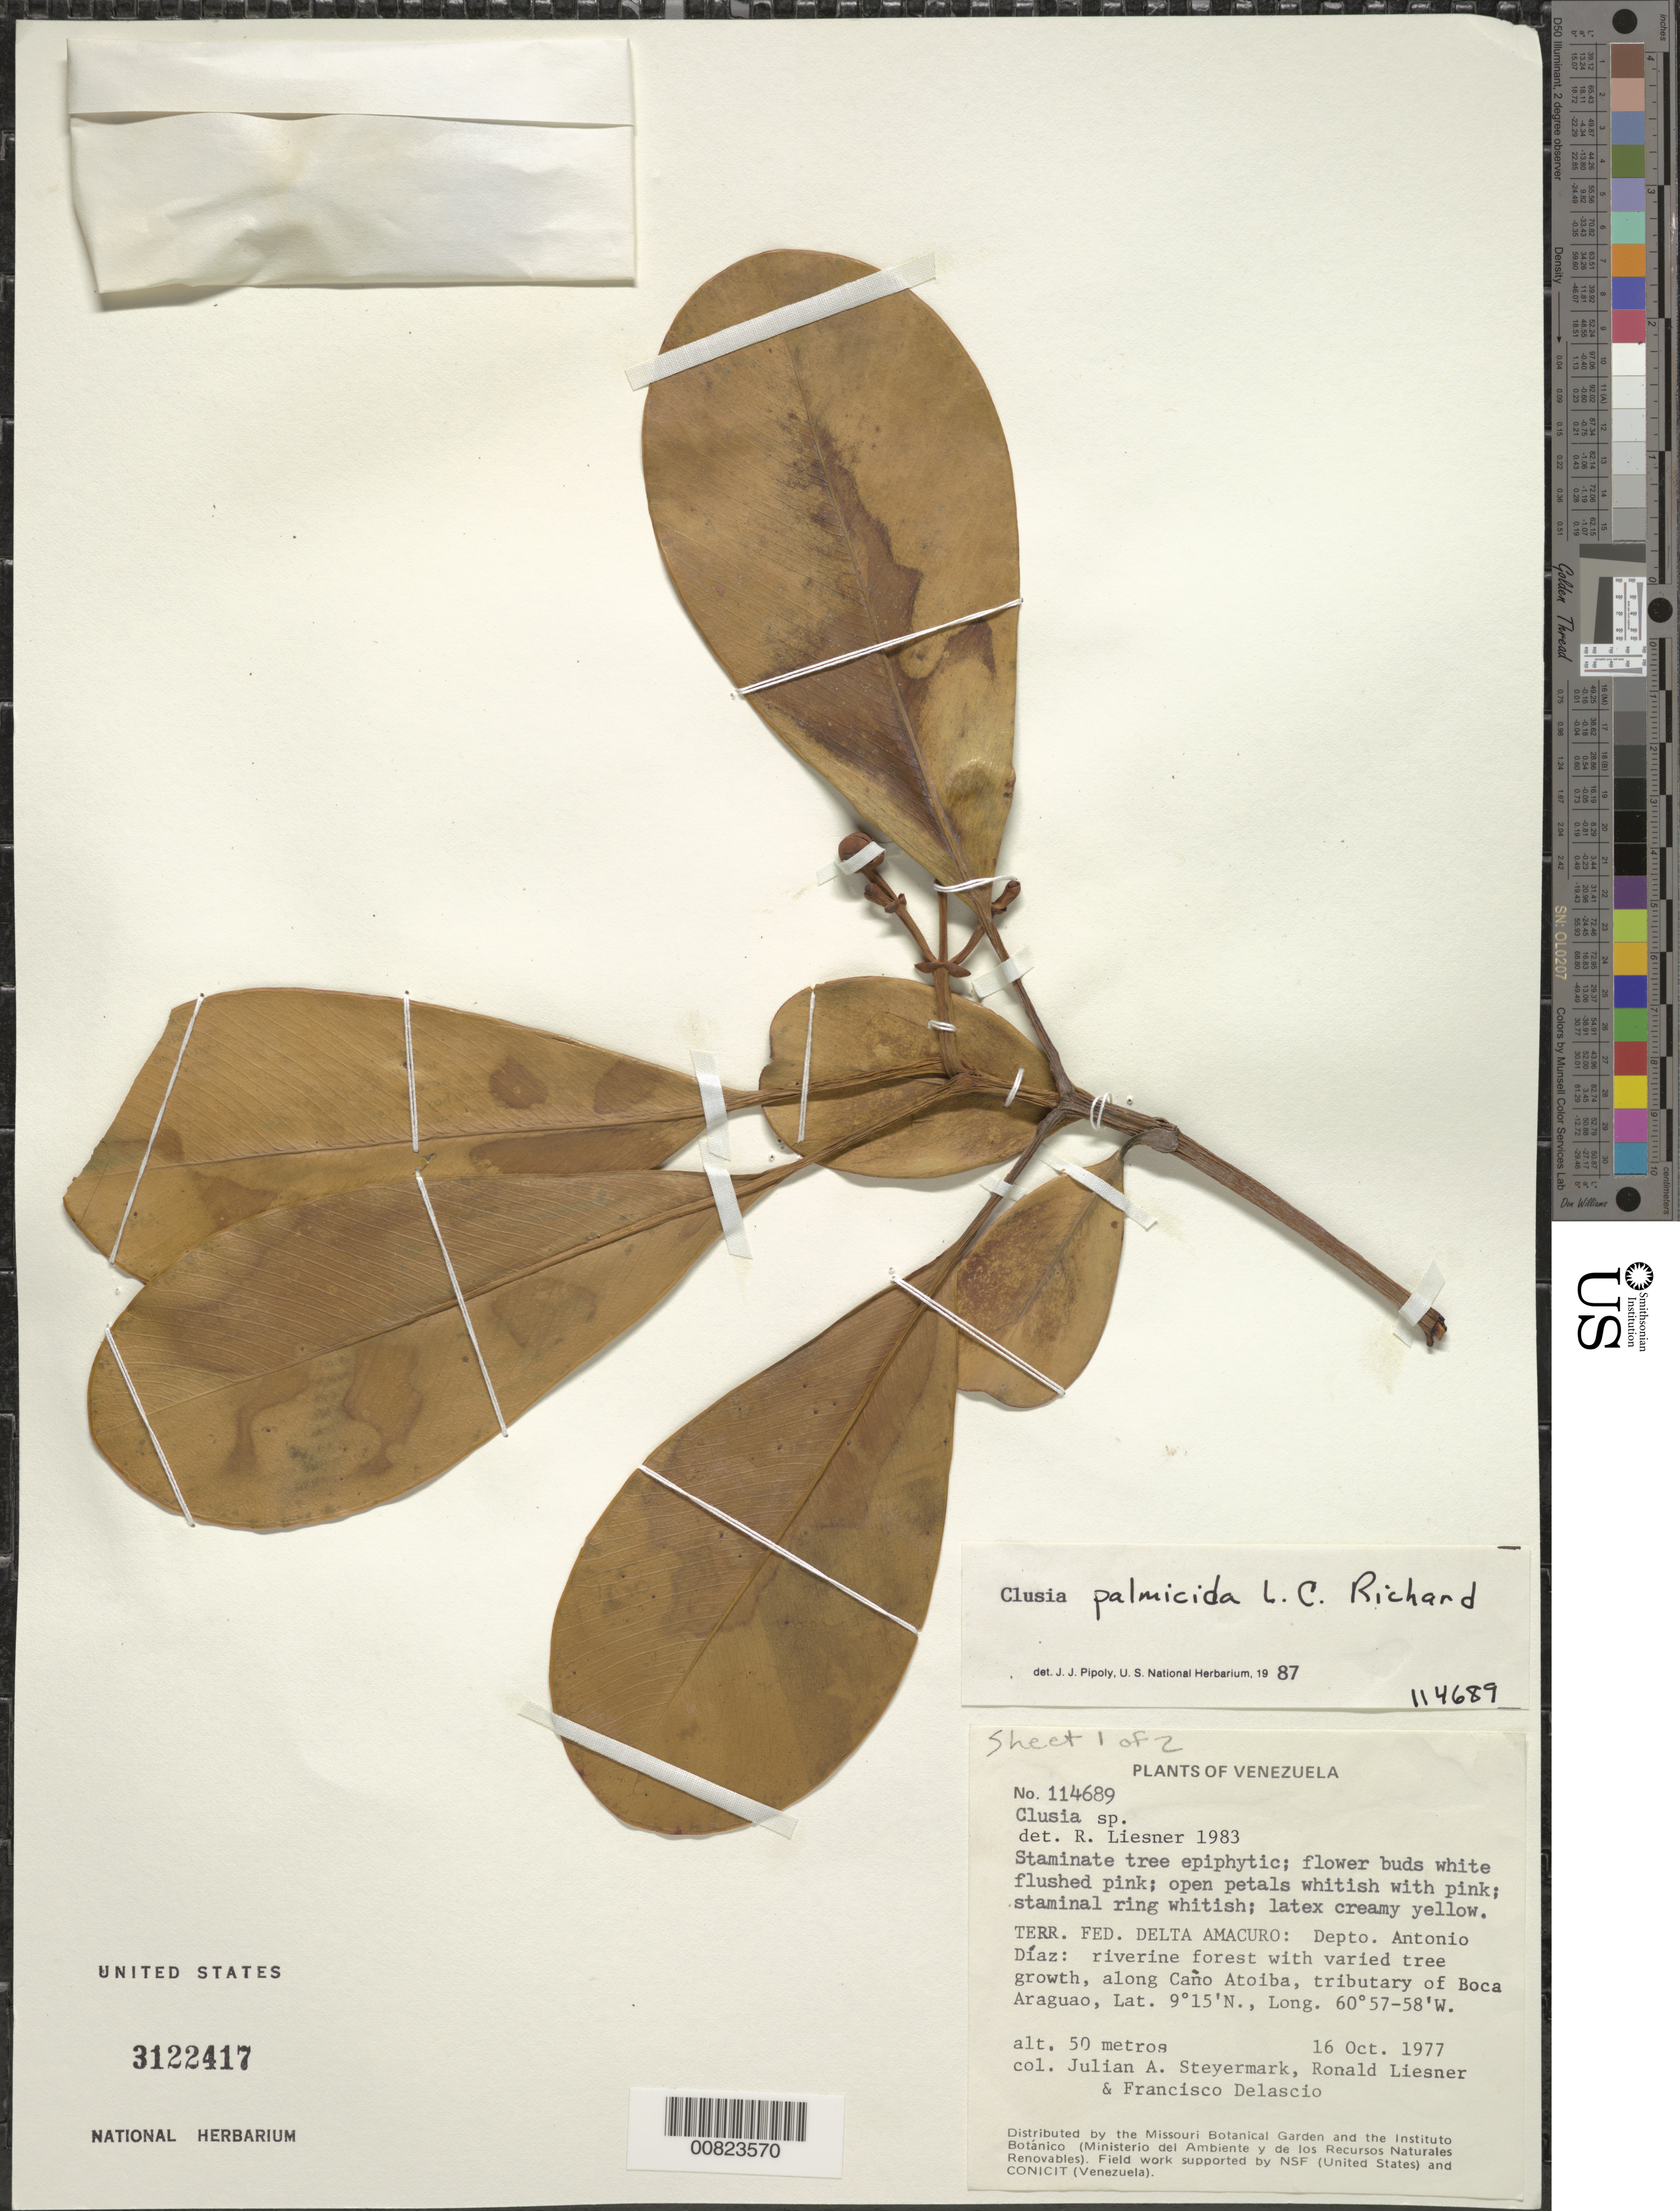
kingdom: Plantae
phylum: Tracheophyta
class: Magnoliopsida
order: Malpighiales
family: Clusiaceae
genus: Clusia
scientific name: Clusia palmicida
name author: Rich.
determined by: Pipoly, J. J., III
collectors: J. Steyermark, R. L. Liesner & F. Delascio C.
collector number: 114689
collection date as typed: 16-Oct-77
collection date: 1977-10-16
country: Venezuela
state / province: Delta Amacuro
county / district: Antonio Díaz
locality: Cano Atoiba, tributary of Boca Araguao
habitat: Rivervine fores with varied tree growth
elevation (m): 50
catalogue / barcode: US 3122417